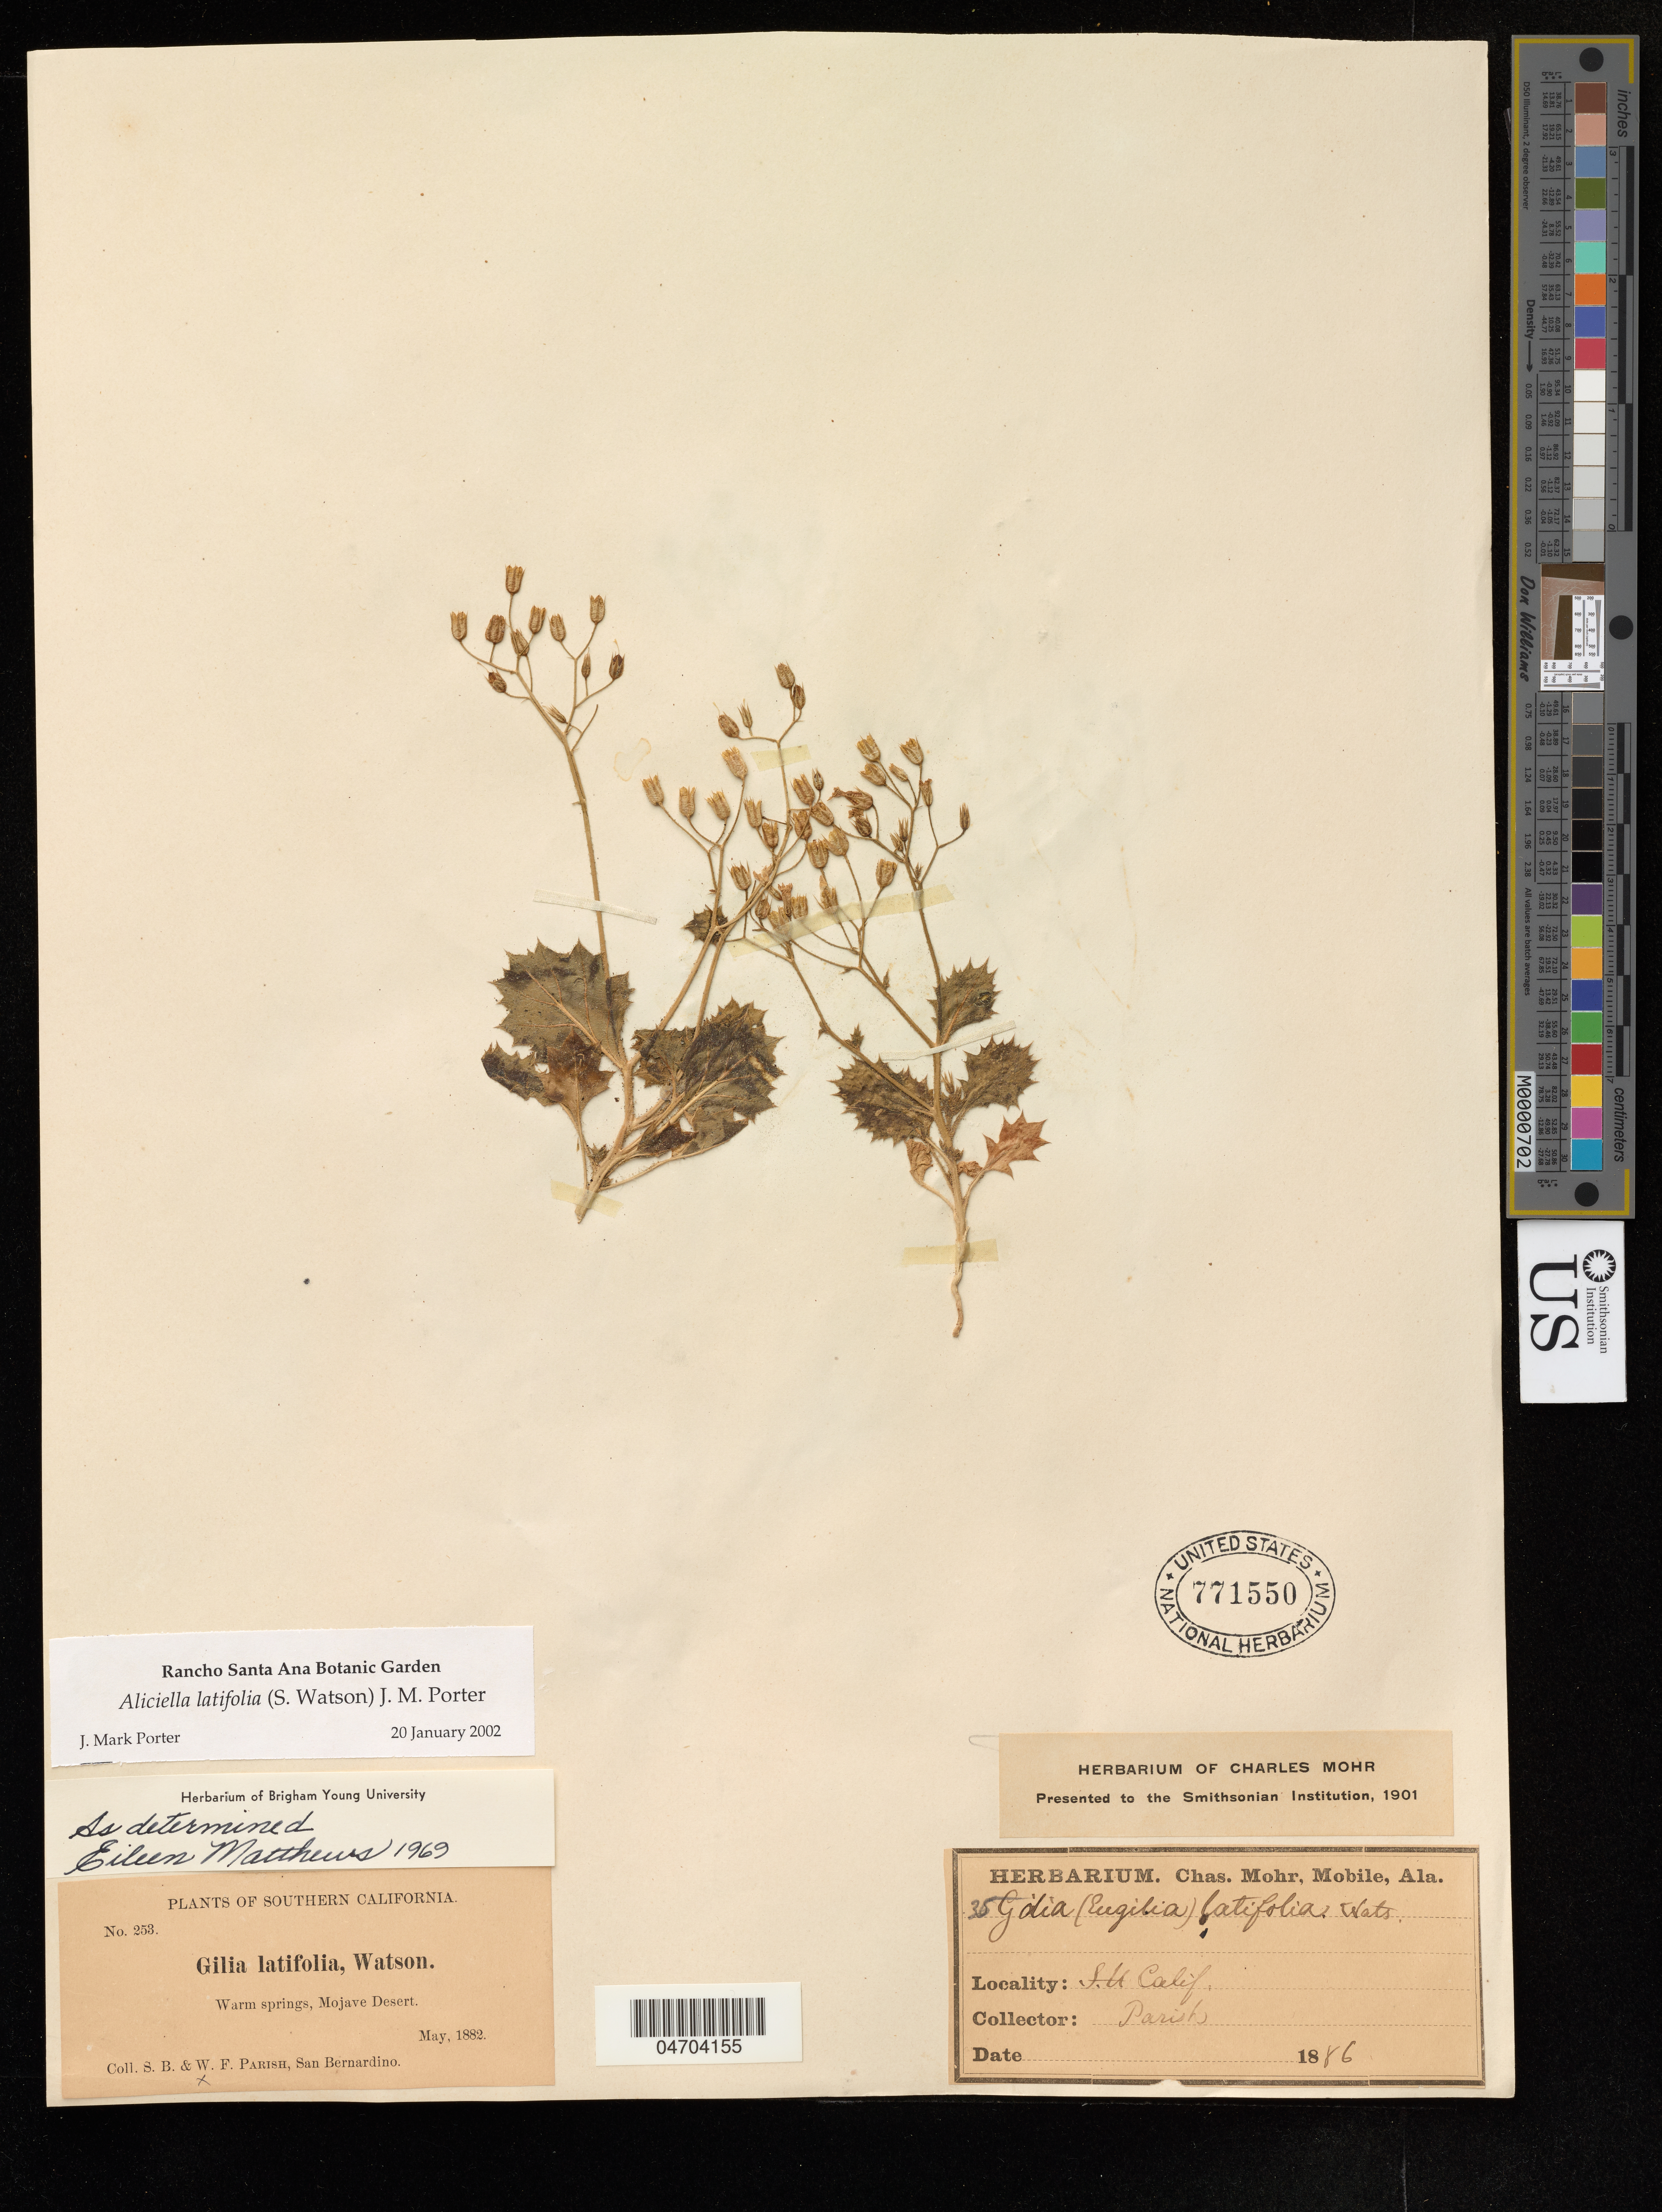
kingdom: Plantae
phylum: Tracheophyta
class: Magnoliopsida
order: Ericales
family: Polemoniaceae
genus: Aliciella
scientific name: Aliciella latifolia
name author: (S. Watson) J.M. Porter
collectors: S. Parish & W. Parish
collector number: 253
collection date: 1882-05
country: United States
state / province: California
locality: Mojave Desert.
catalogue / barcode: US 771550